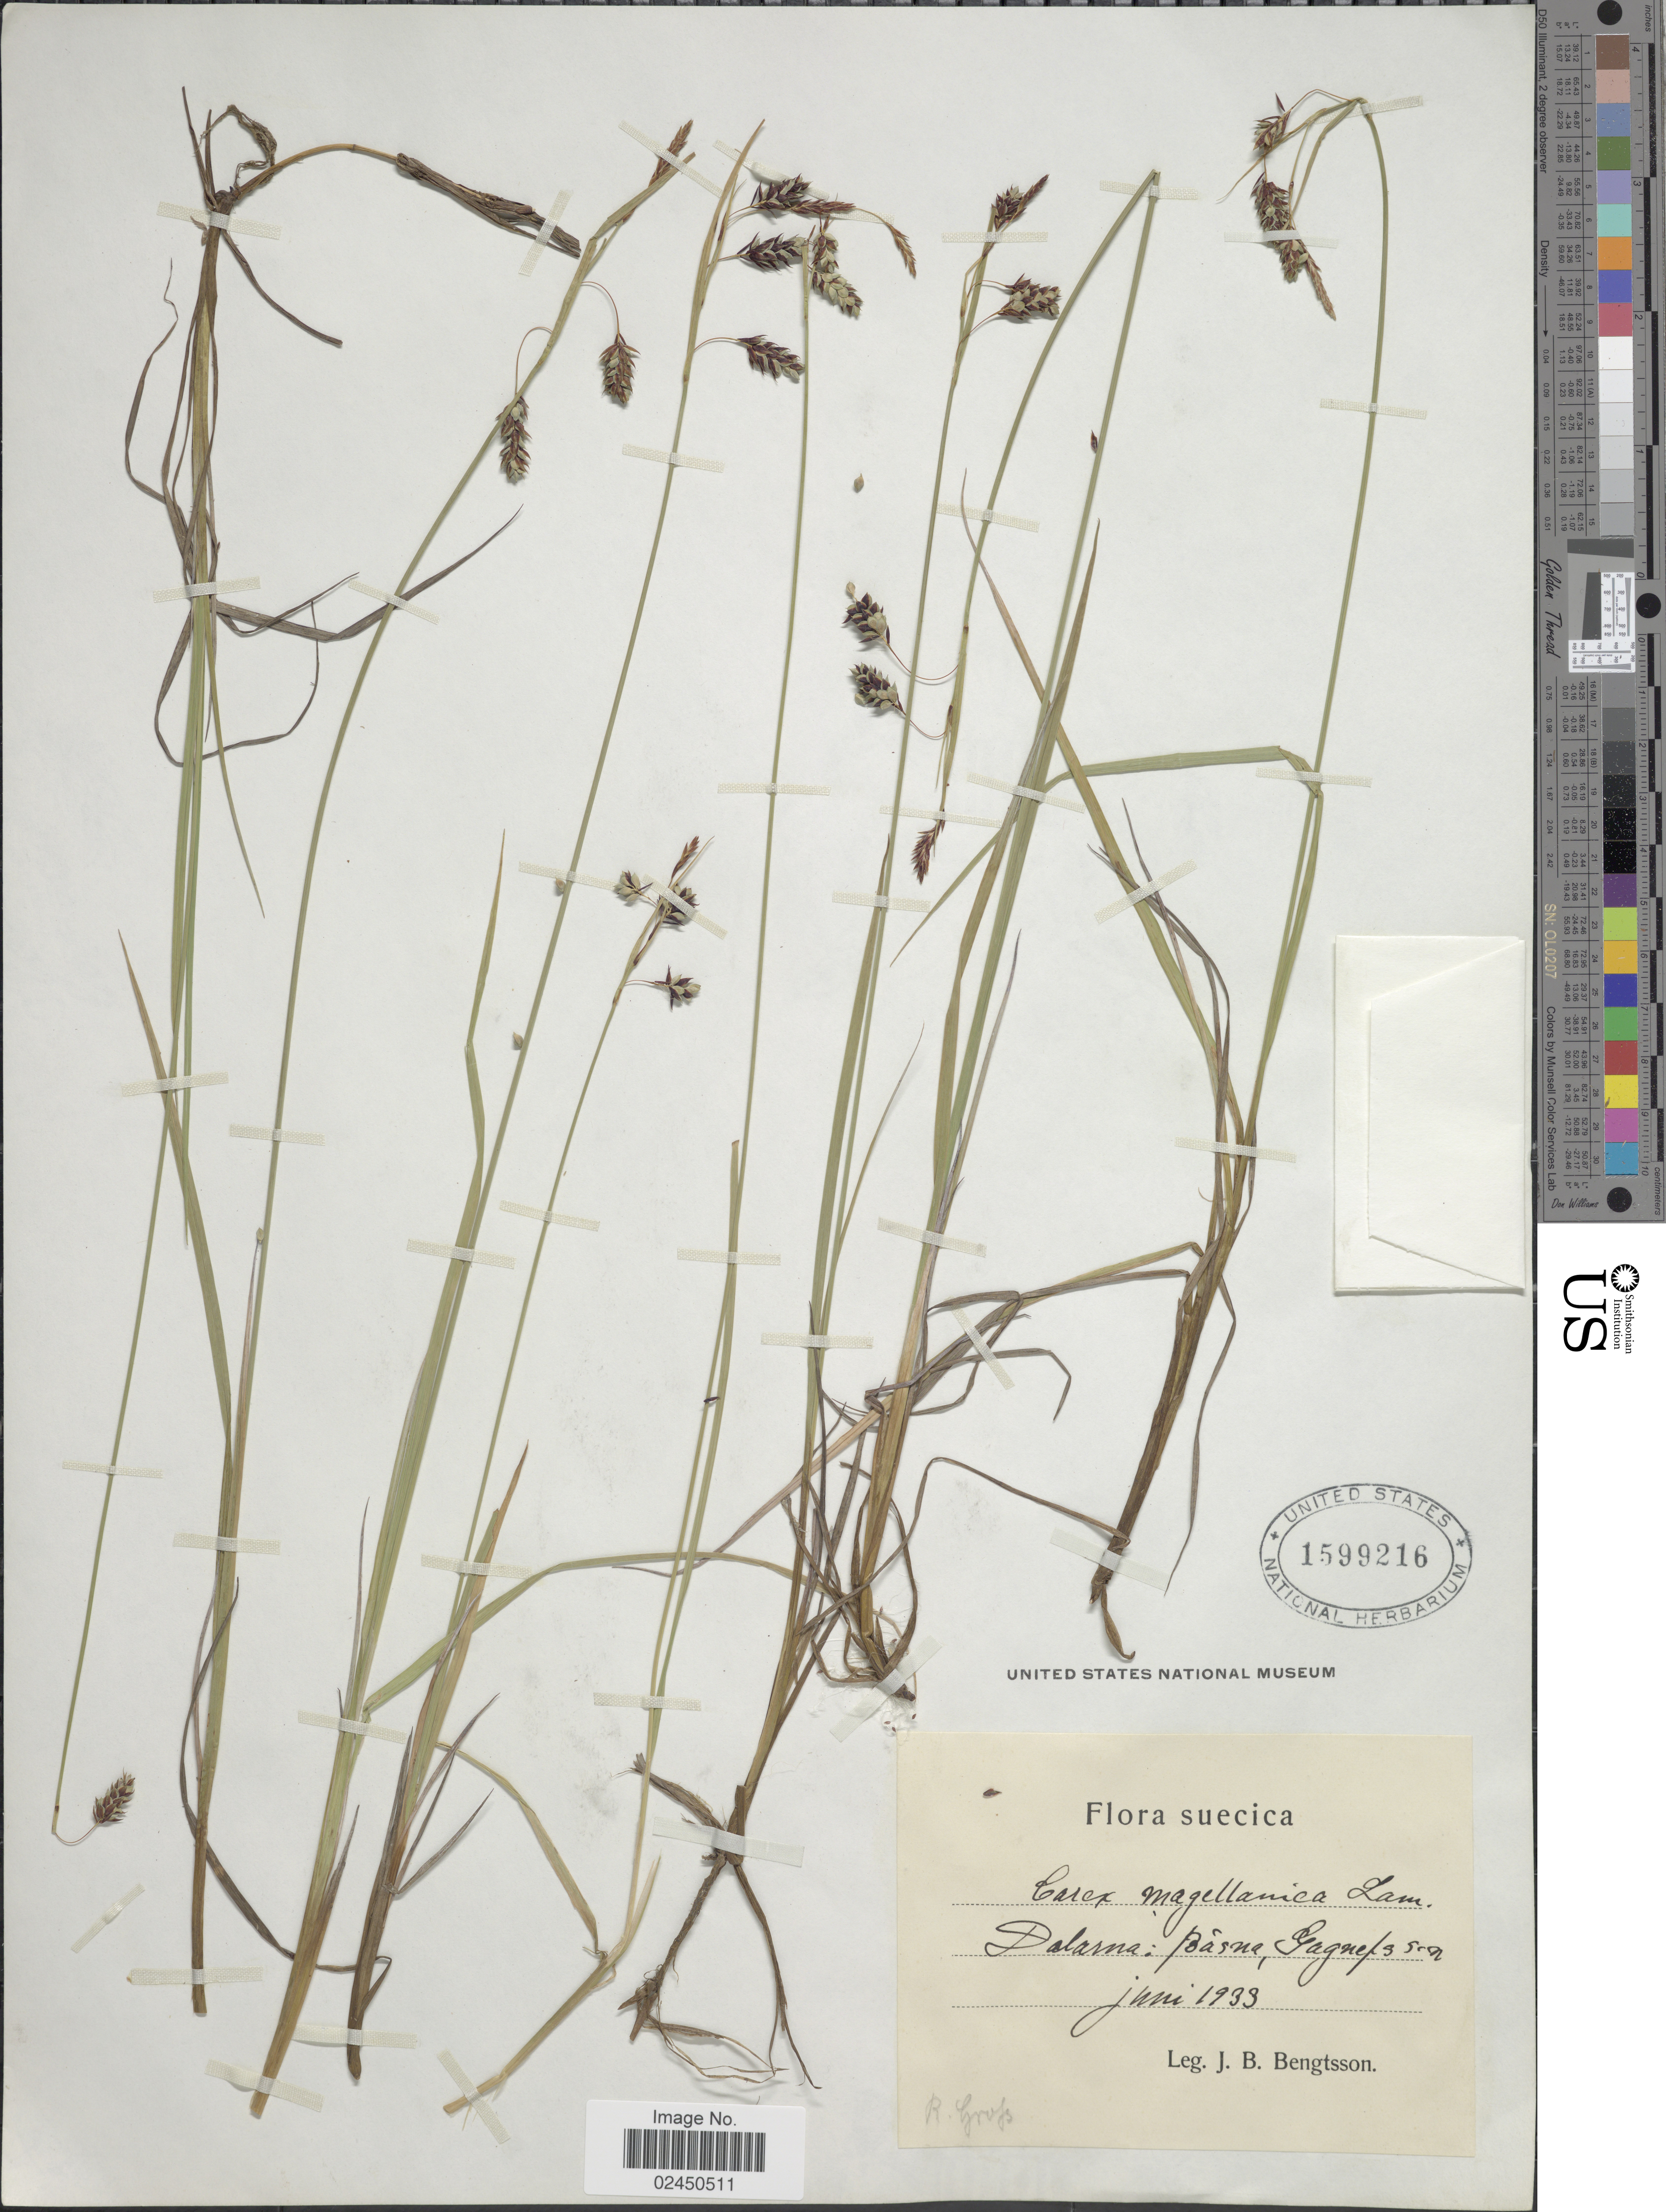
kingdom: Plantae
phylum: Tracheophyta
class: Liliopsida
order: Poales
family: Cyperaceae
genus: Carex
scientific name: Carex magellanica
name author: Lam.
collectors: J. Bengtsson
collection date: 1933-06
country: Sweden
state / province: Dalarna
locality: Suecica. Dalarma: Basna, Gagnefs s.n.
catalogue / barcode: US 1599216